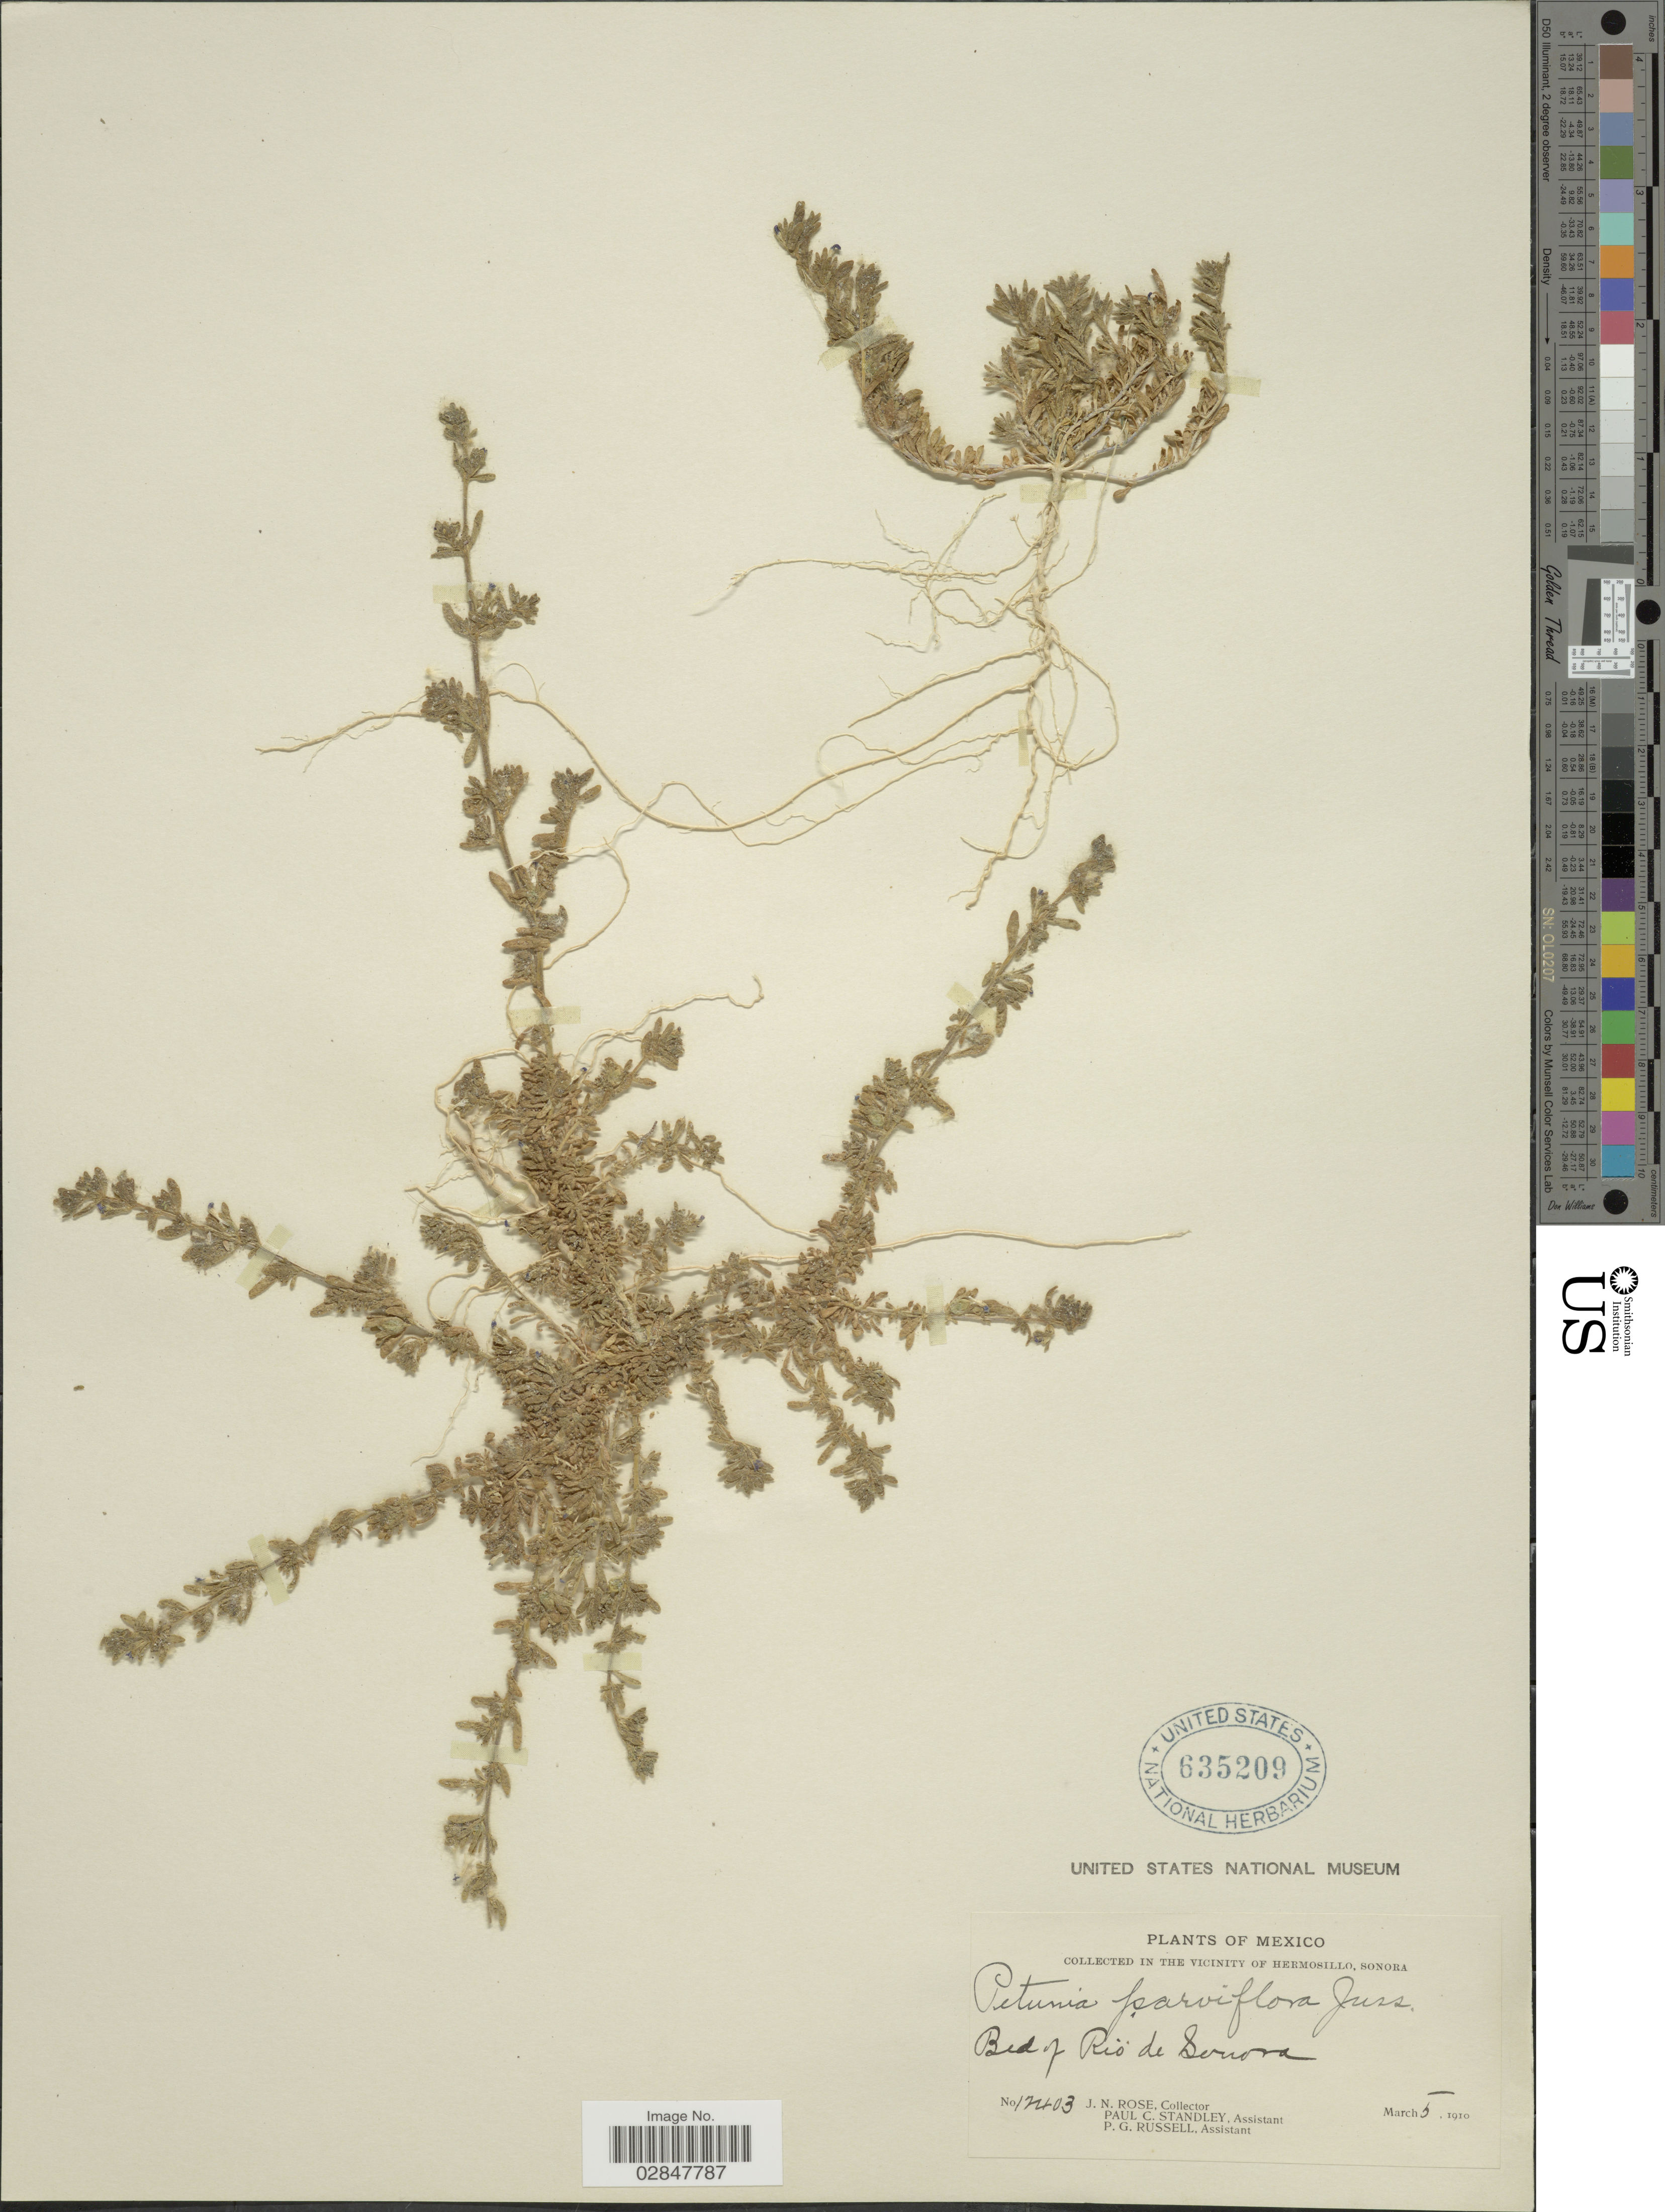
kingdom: Plantae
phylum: Tracheophyta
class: Magnoliopsida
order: Solanales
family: Solanaceae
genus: Petunia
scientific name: Petunia parviflora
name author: Juss.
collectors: J. N. Rose, P. C. Standley & P. G. Russell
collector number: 12403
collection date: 1910-03-05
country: Mexico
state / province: Sonora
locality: Vicinity of Hermosillo, Bed of Rio de Sonora.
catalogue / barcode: US 635209